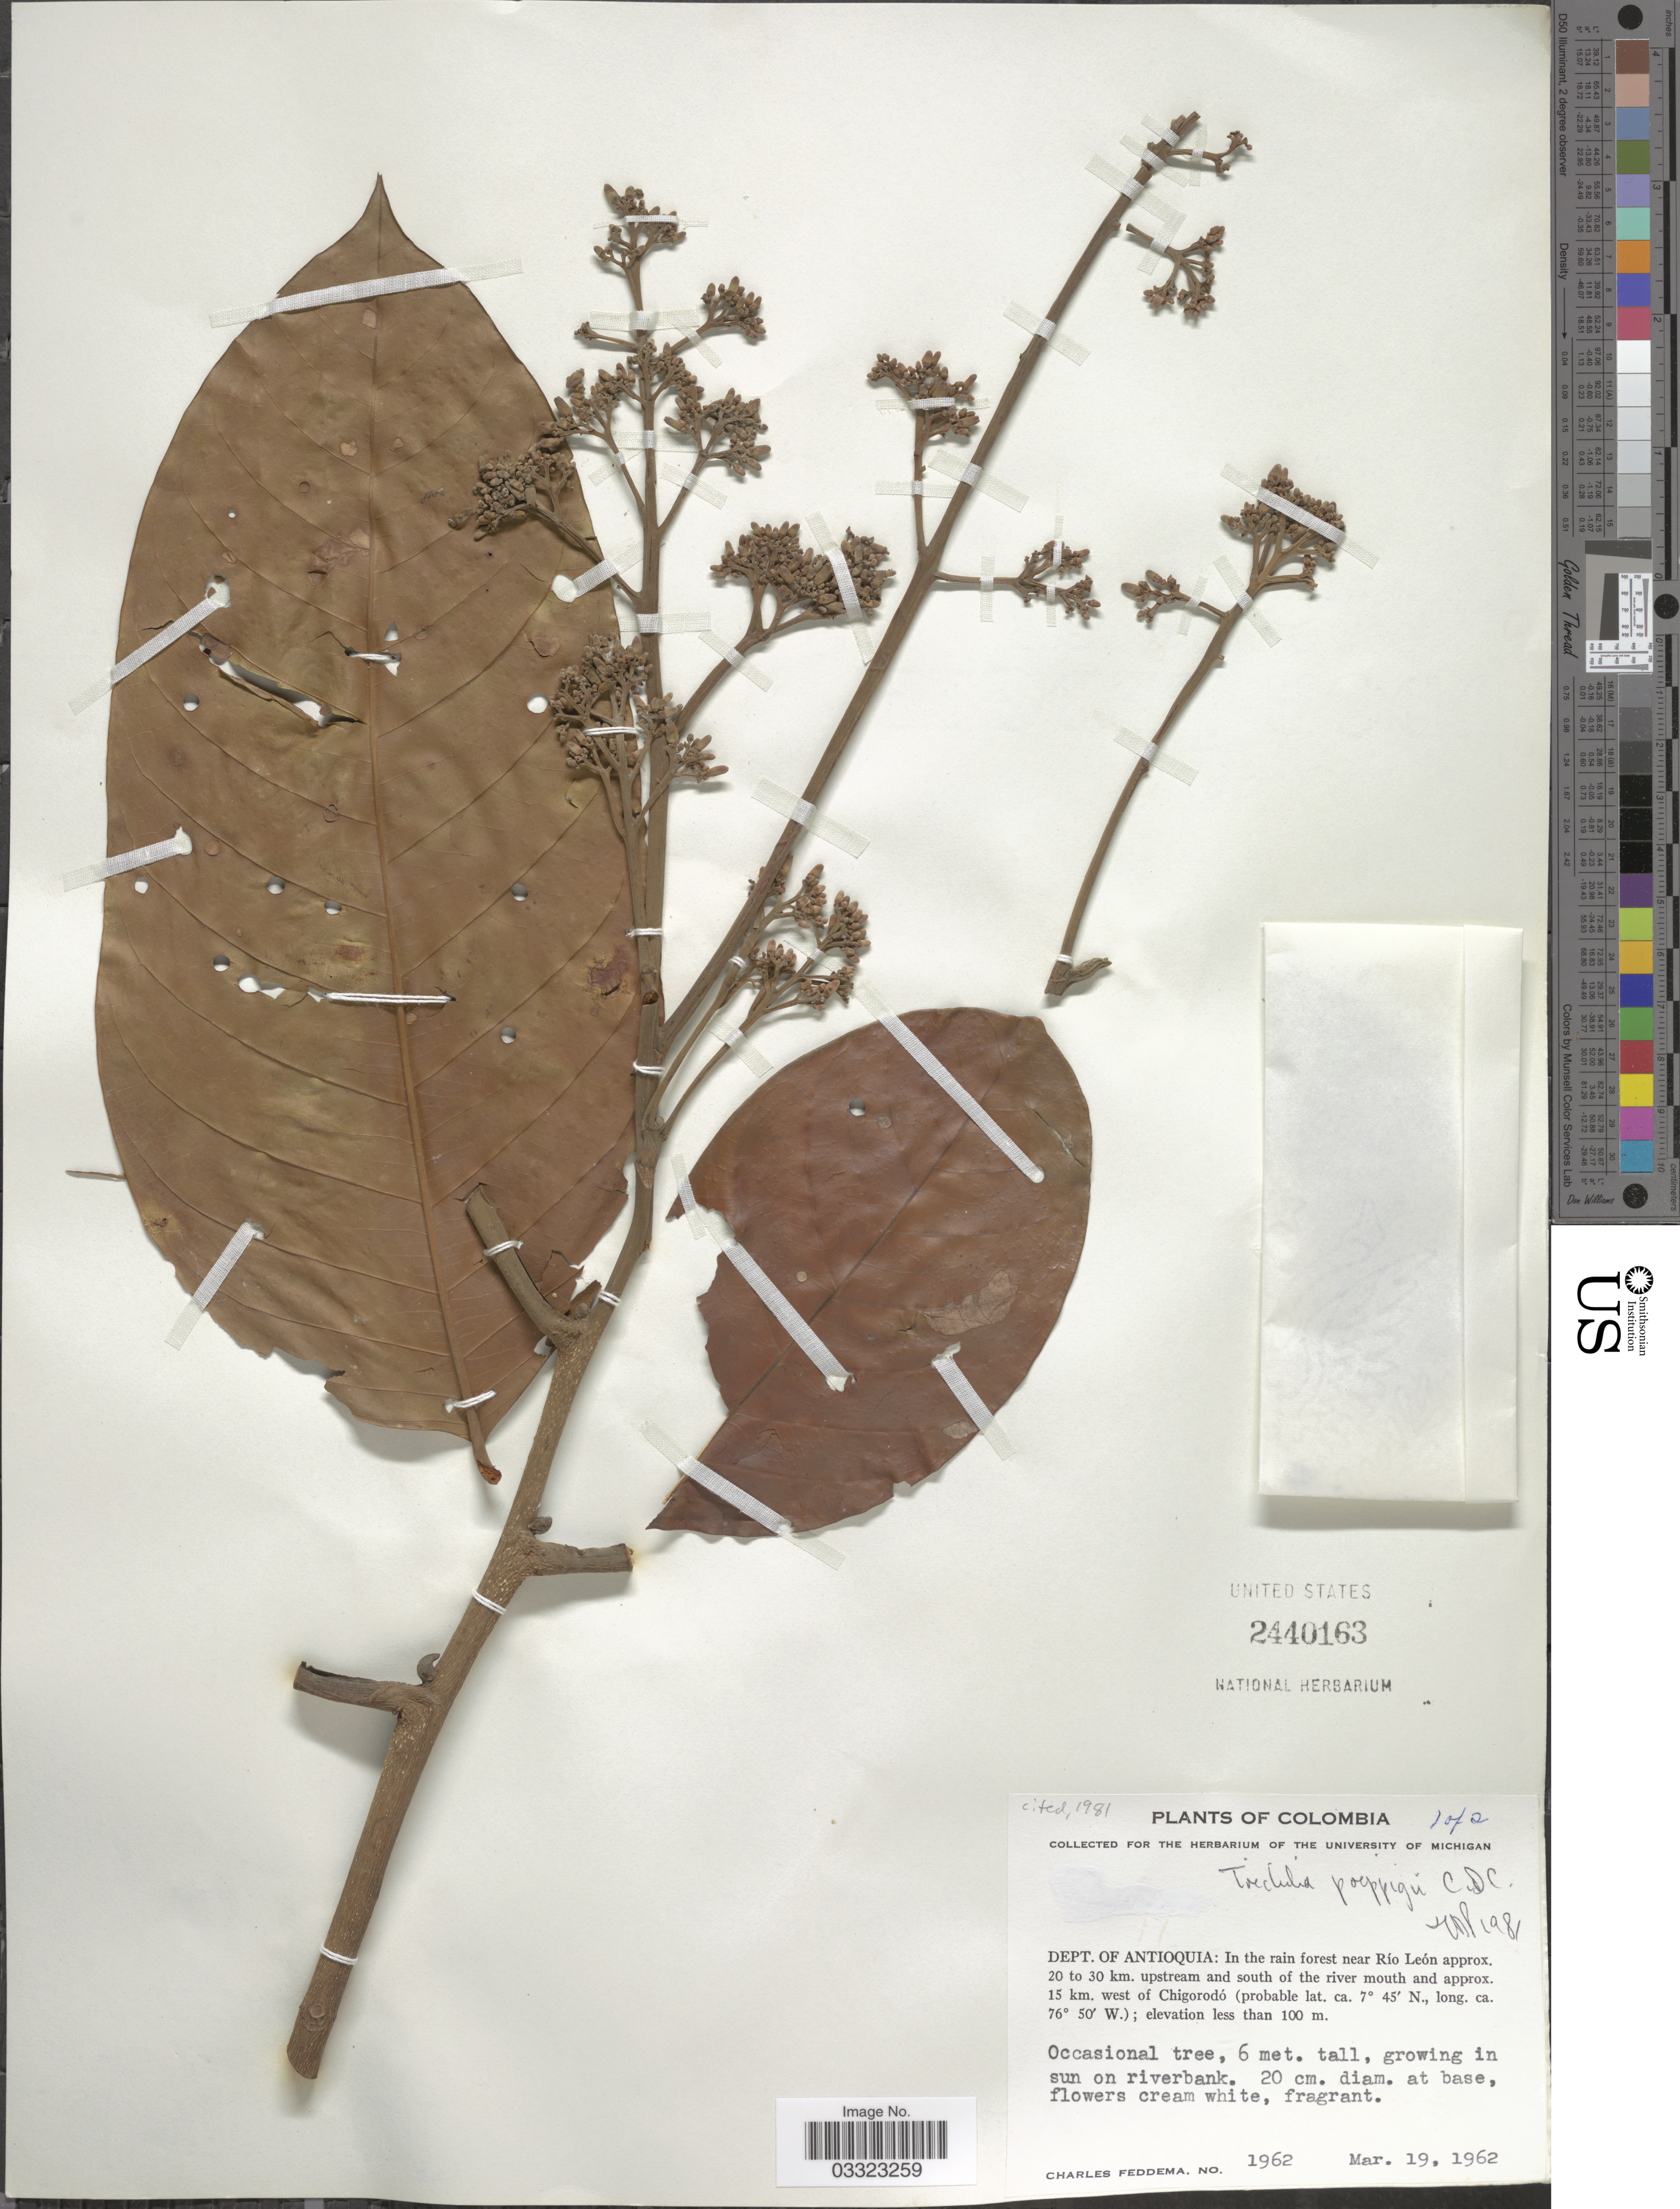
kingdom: Plantae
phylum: Tracheophyta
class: Magnoliopsida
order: Sapindales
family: Meliaceae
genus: Trichilia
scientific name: Trichilia poeppigii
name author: C. DC.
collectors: C. Feddema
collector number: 1962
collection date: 1962-03-19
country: Colombia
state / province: Antioquia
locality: Dept. of Antioquia: In the rain forest near Río León aprrox. 20 to 30 km. upstream and south of the river mouth and approx. 15 km. west of Chigorodó.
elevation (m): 100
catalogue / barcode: US 2440163